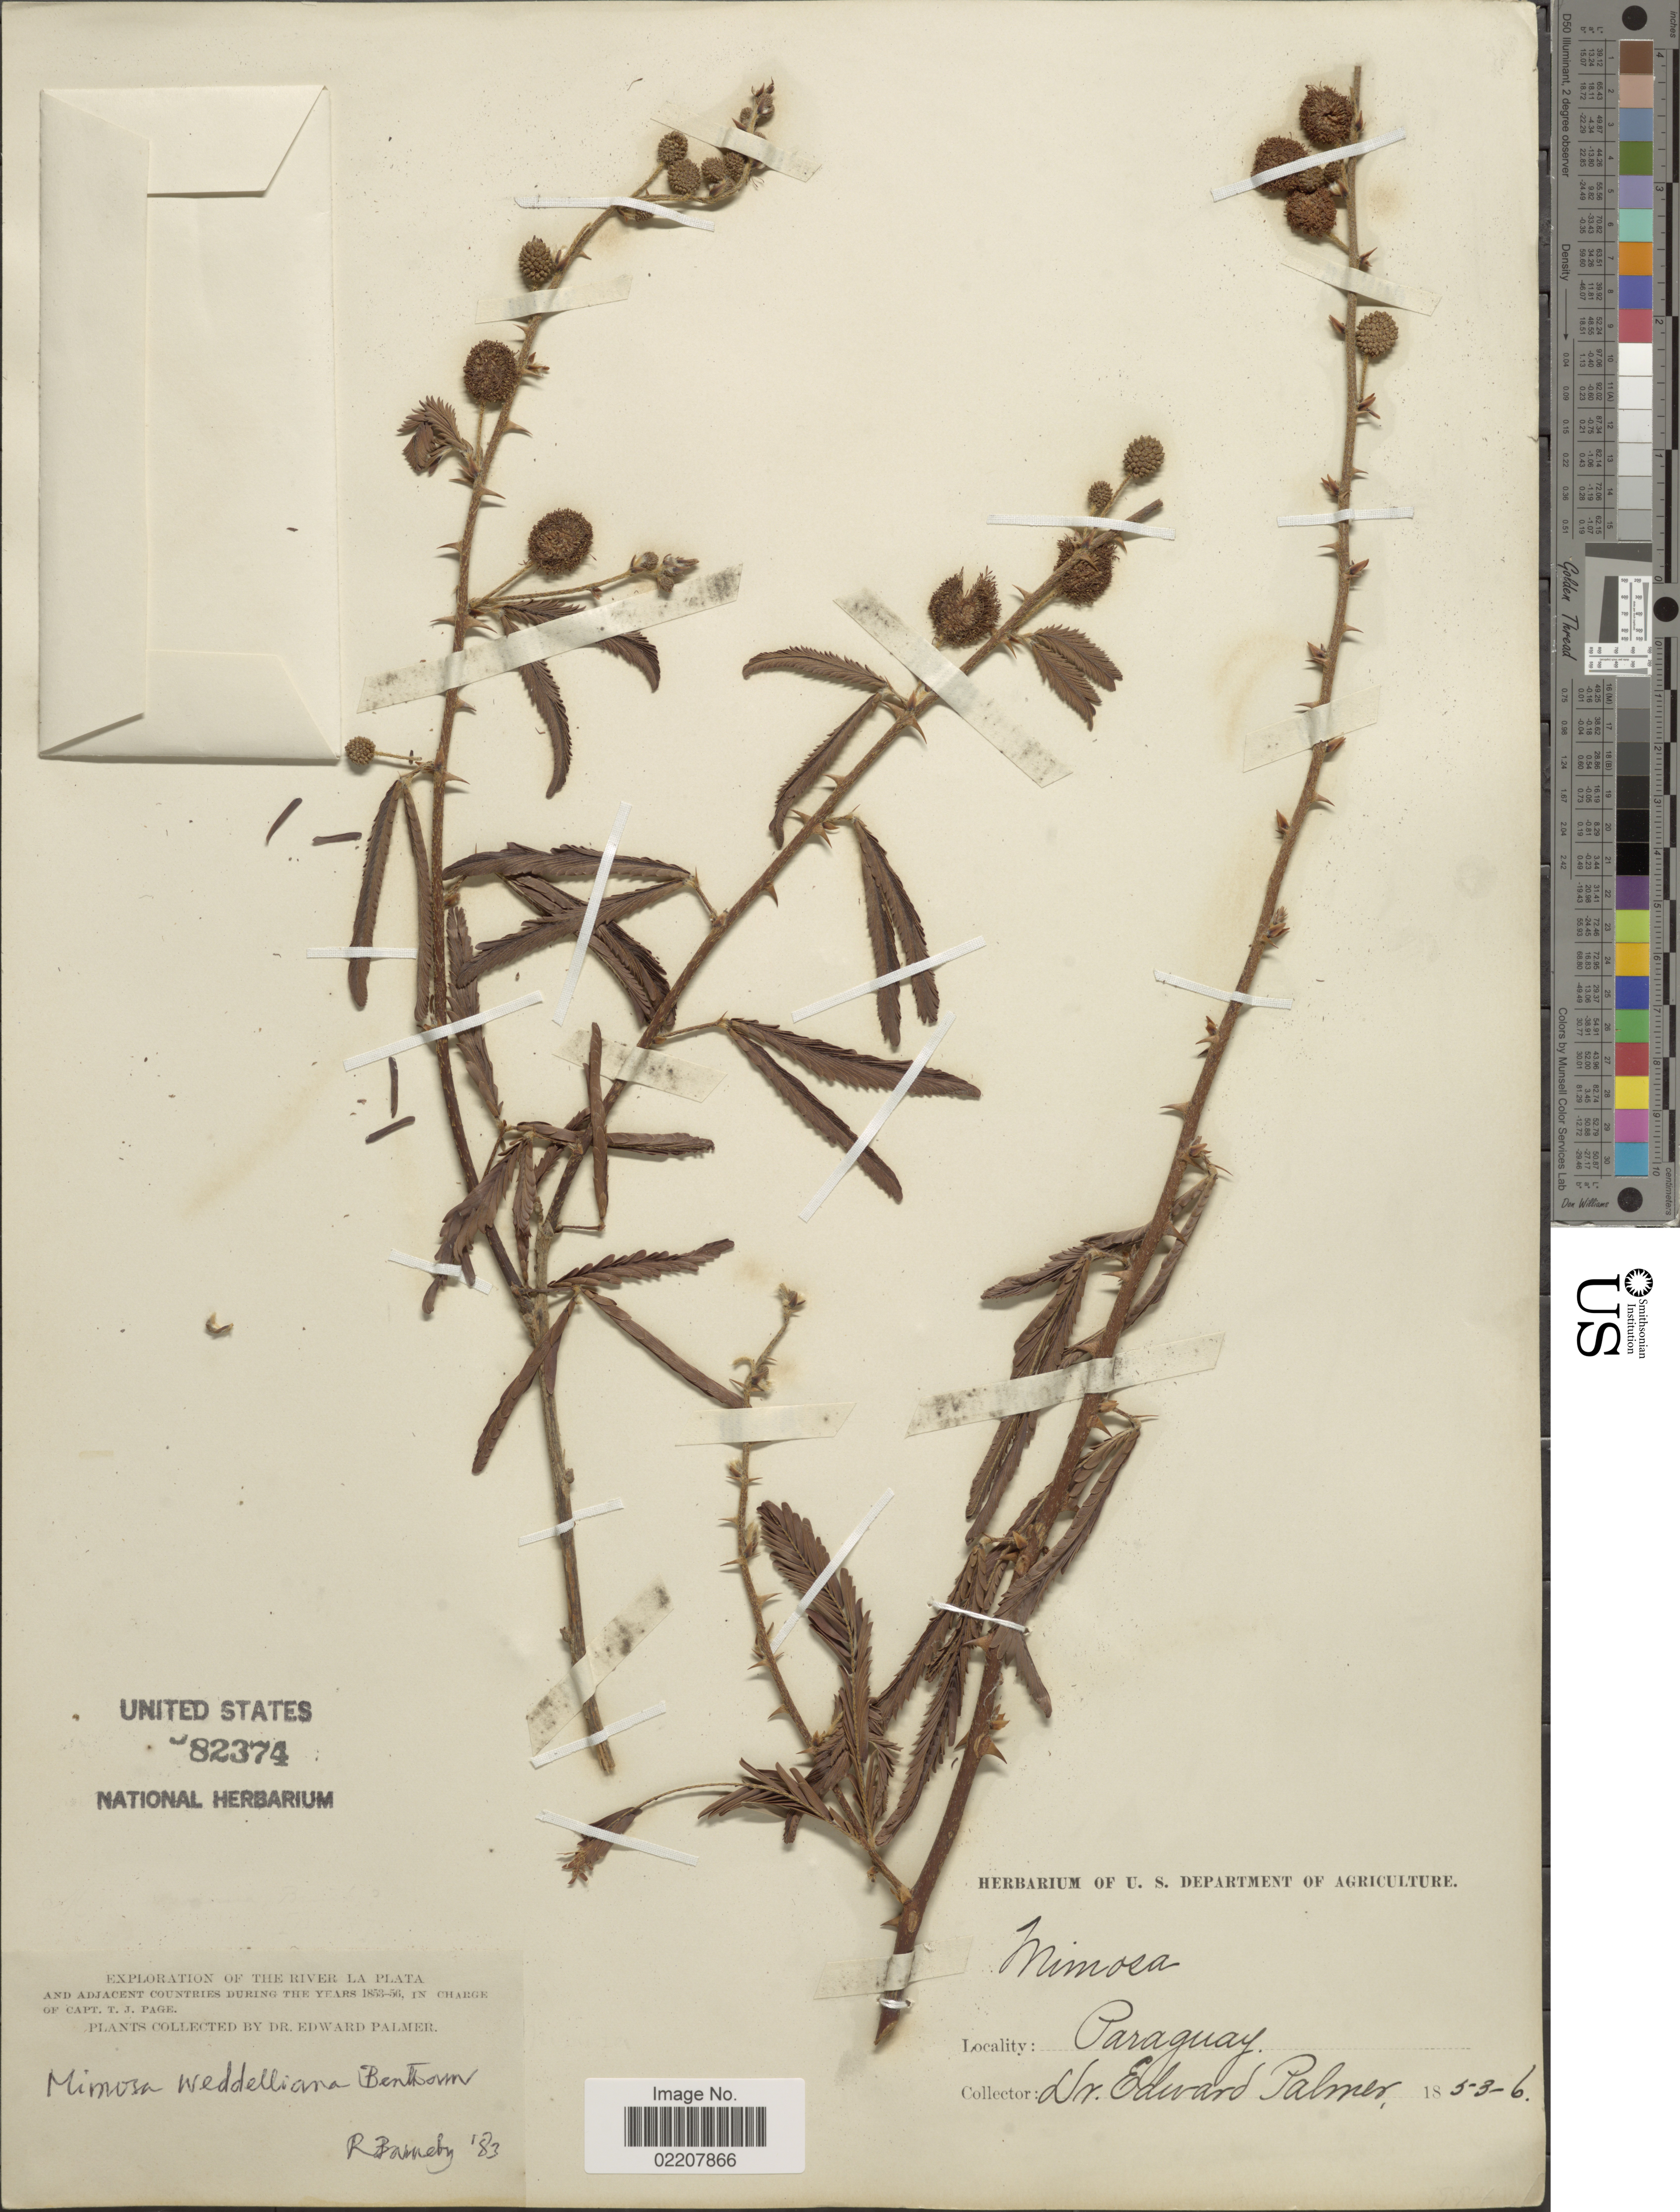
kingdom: Plantae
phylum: Tracheophyta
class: Magnoliopsida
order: Fabales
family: Fabaceae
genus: Mimosa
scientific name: Mimosa weddelliana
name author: Benth.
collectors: E. Palmer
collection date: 1853/1856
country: Paraguay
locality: The River La Plata and adjacent countries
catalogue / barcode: US 82374